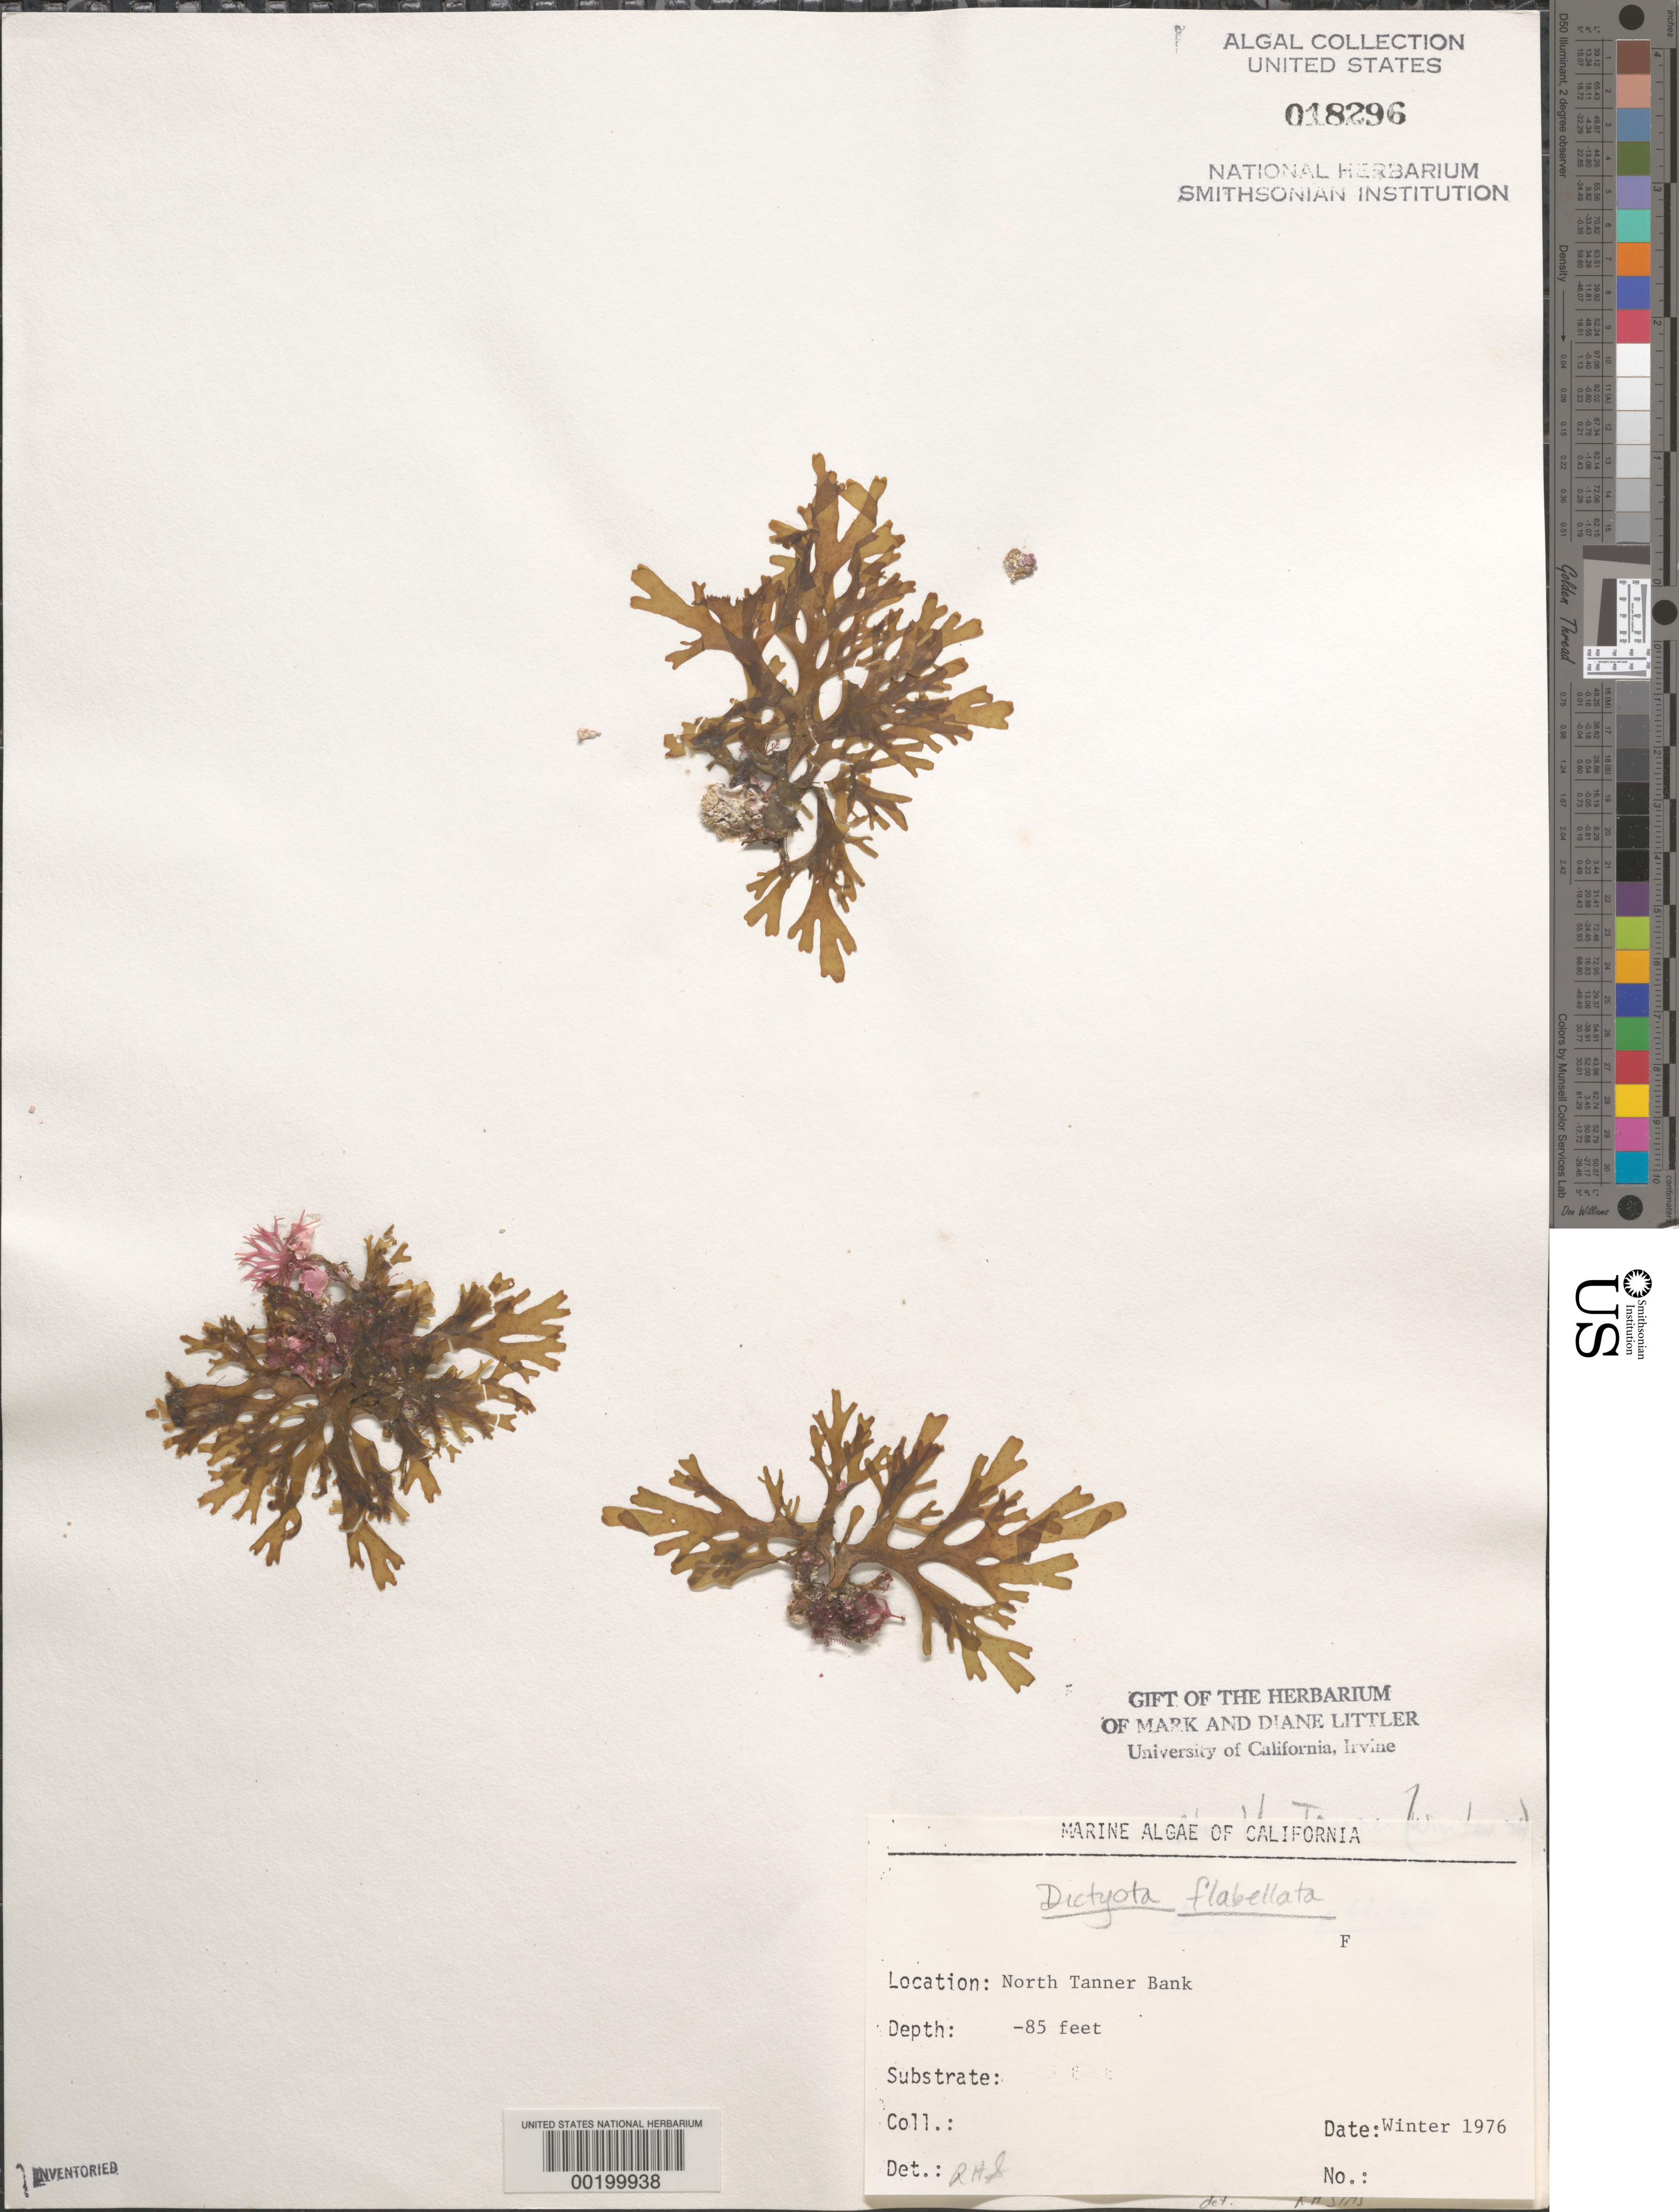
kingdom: Chromista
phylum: Ochrophyta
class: Phaeophyceae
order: Dictyotales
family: Dictyotaceae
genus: Dictyota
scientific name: Dictyota flabellata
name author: (Collins) Setch. & N.L. Gardner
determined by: Sims, Robert H.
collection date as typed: Win 1976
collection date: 1976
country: United States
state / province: California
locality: North Tanner Bank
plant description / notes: BLM-SOCALBIGHT Rocky Intertidal Survey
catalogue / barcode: US 18296